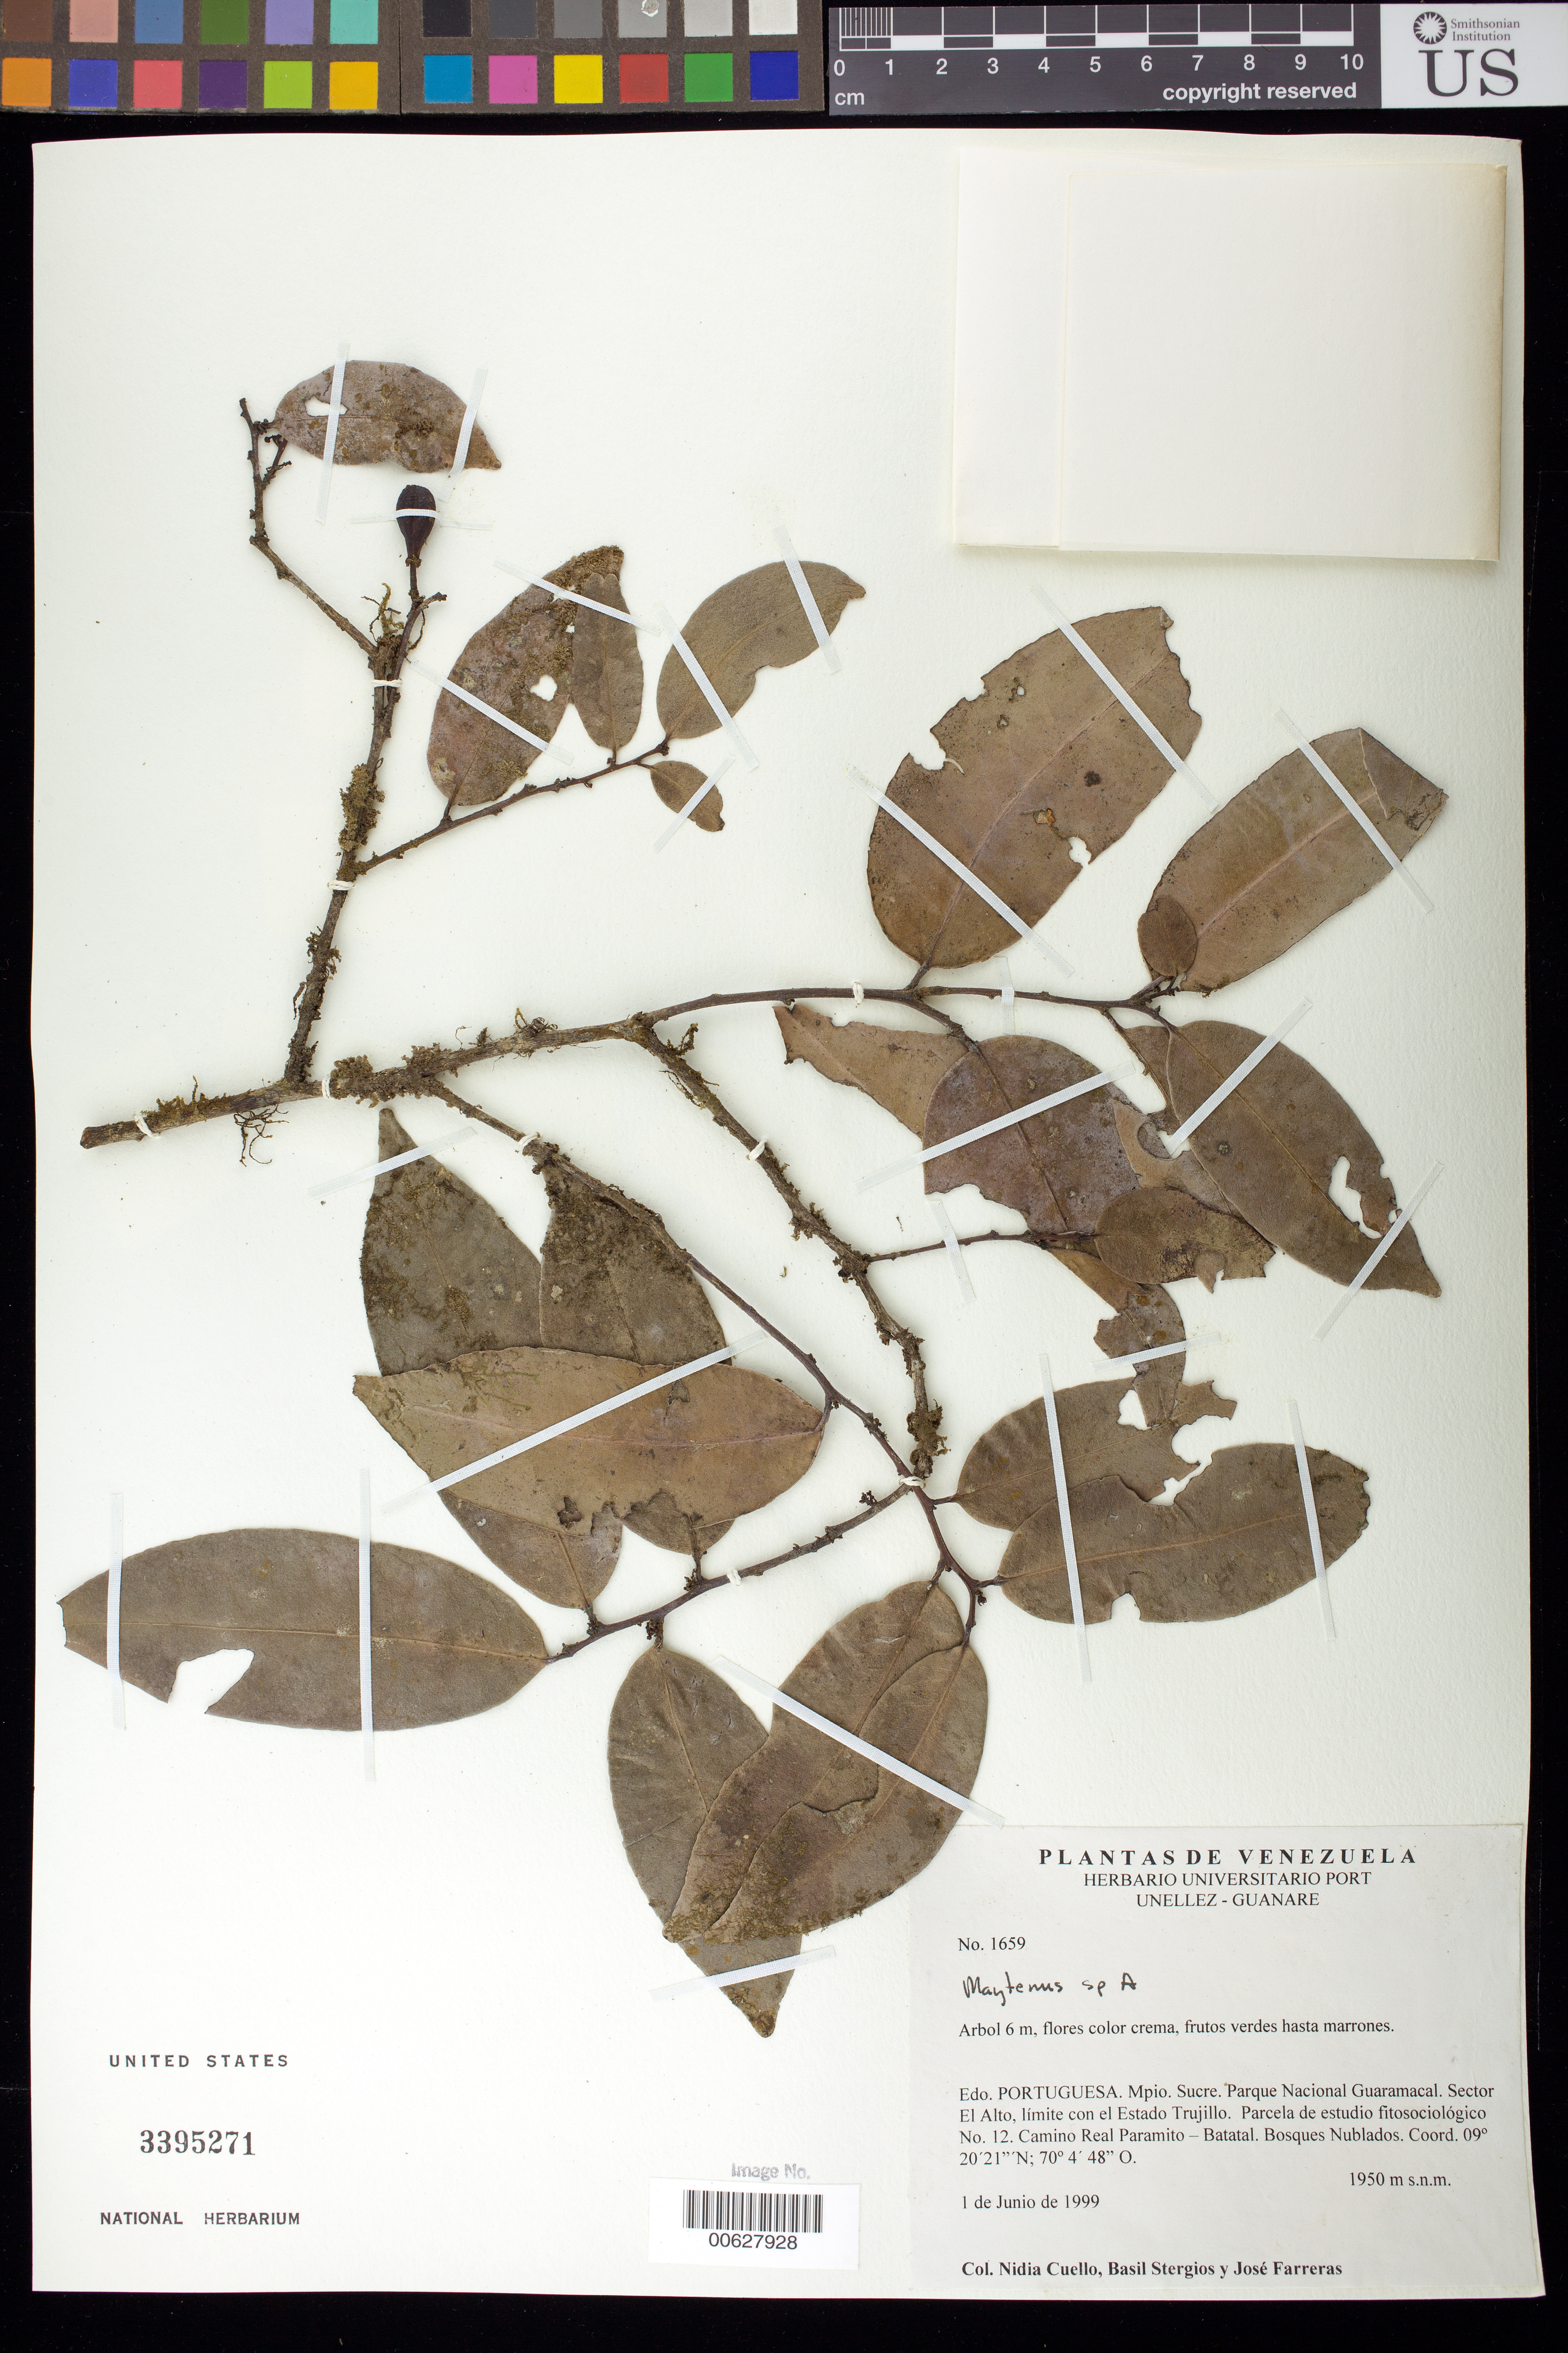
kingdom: Plantae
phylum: Tracheophyta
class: Magnoliopsida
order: Celastrales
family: Celastraceae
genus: Maytenus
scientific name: Maytenus sp. a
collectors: N. L. Cuello, B. G. Stergios & J. Farreras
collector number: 1659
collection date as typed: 01 Jun 1999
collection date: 1999-06-01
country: Venezuela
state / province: Portuguesa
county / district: Sucre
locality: Parque Nacional Guaramacal. Sector El Alto. Camino Real Paramito-Batatal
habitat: Bosques nublados.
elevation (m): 1950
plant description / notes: MER, MO, MY, PORT, US, VEN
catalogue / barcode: US 3395271